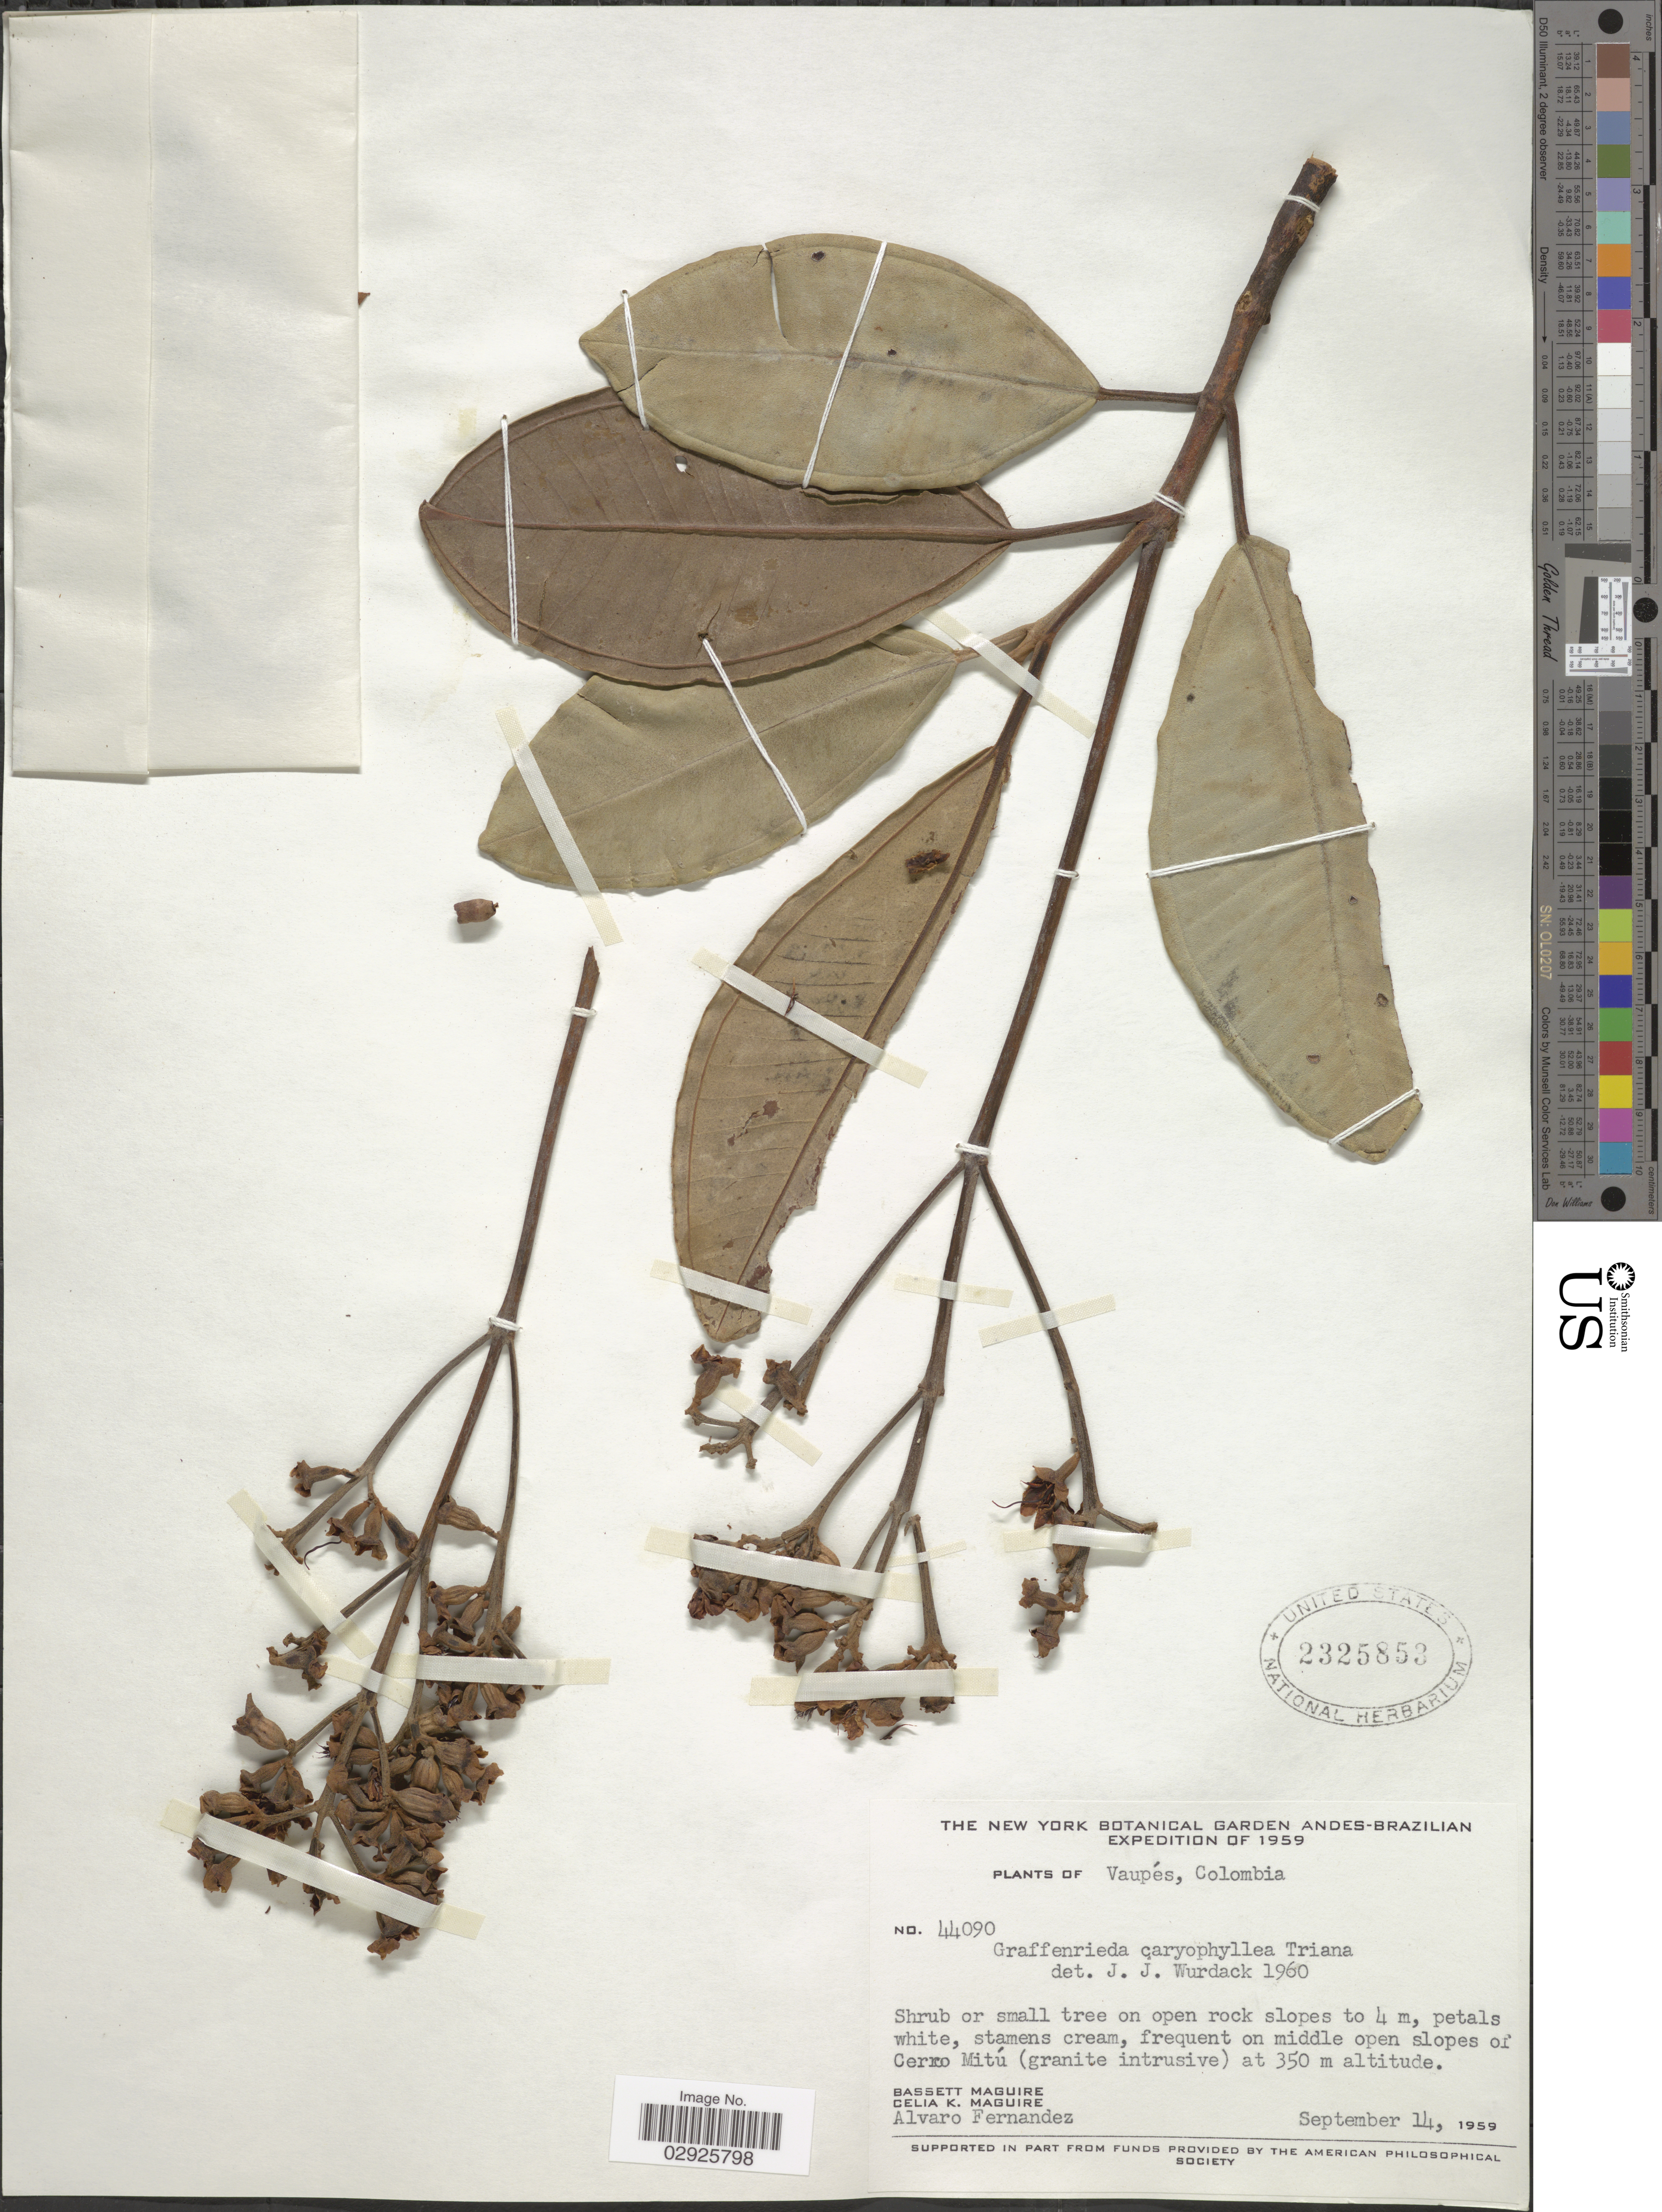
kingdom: Plantae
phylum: Tracheophyta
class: Magnoliopsida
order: Myrtales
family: Melastomataceae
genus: Graffenrieda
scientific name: Graffenrieda caryophyllea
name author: Triana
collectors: B. Maguire, C. K. Maguire & A. Fernandez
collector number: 44090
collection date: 1959-09-14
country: Colombia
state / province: Vaupés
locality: Andes. Middle open slopes of Cerro Mitú.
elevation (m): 350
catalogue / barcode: US 2325853